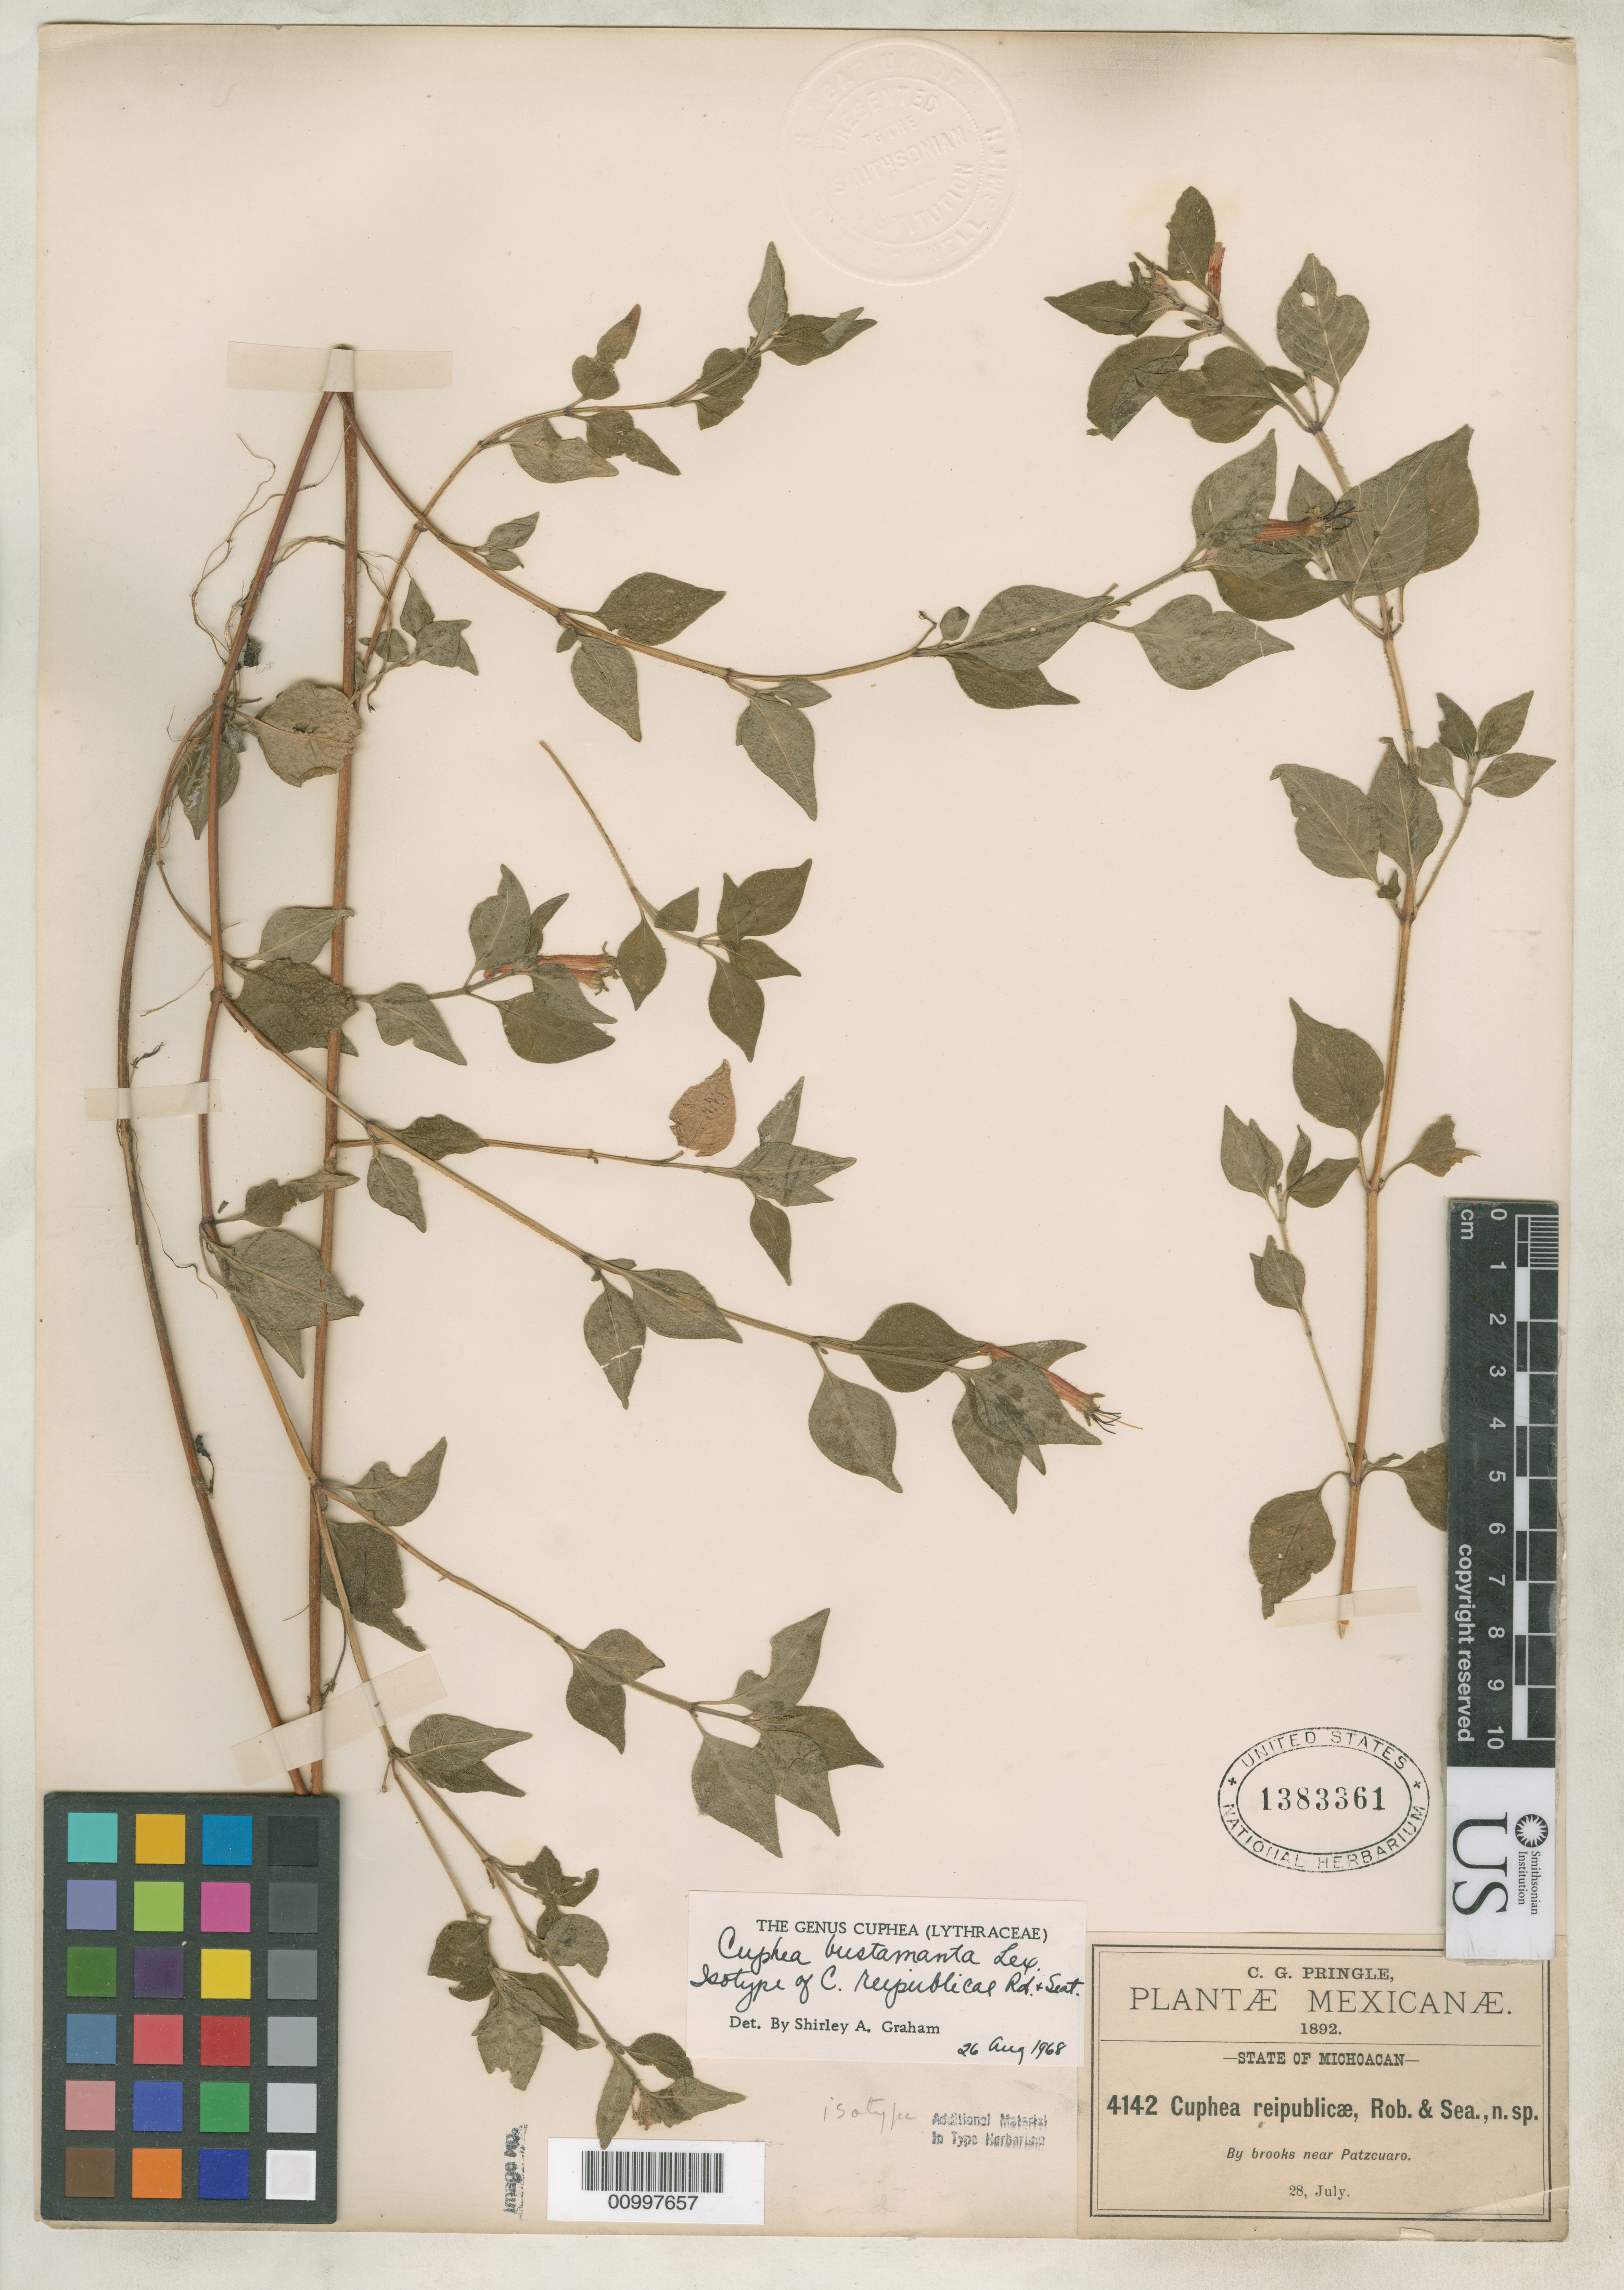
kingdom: Plantae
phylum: Tracheophyta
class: Magnoliopsida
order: Myrtales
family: Lythraceae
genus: Cuphea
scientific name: Cuphea reipublicae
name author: B.L. Rob. & Seaton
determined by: Graham, Shirley Ann Tousch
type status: Isotype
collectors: C. G. Pringle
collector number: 4142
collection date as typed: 28 Jul 1892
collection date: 1892-07-28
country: Mexico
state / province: Michoacán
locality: By brooks near Patzcuaro.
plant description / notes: Type cited in protologue (apparently erroneously) as Pringle 4112.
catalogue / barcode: US 1383361